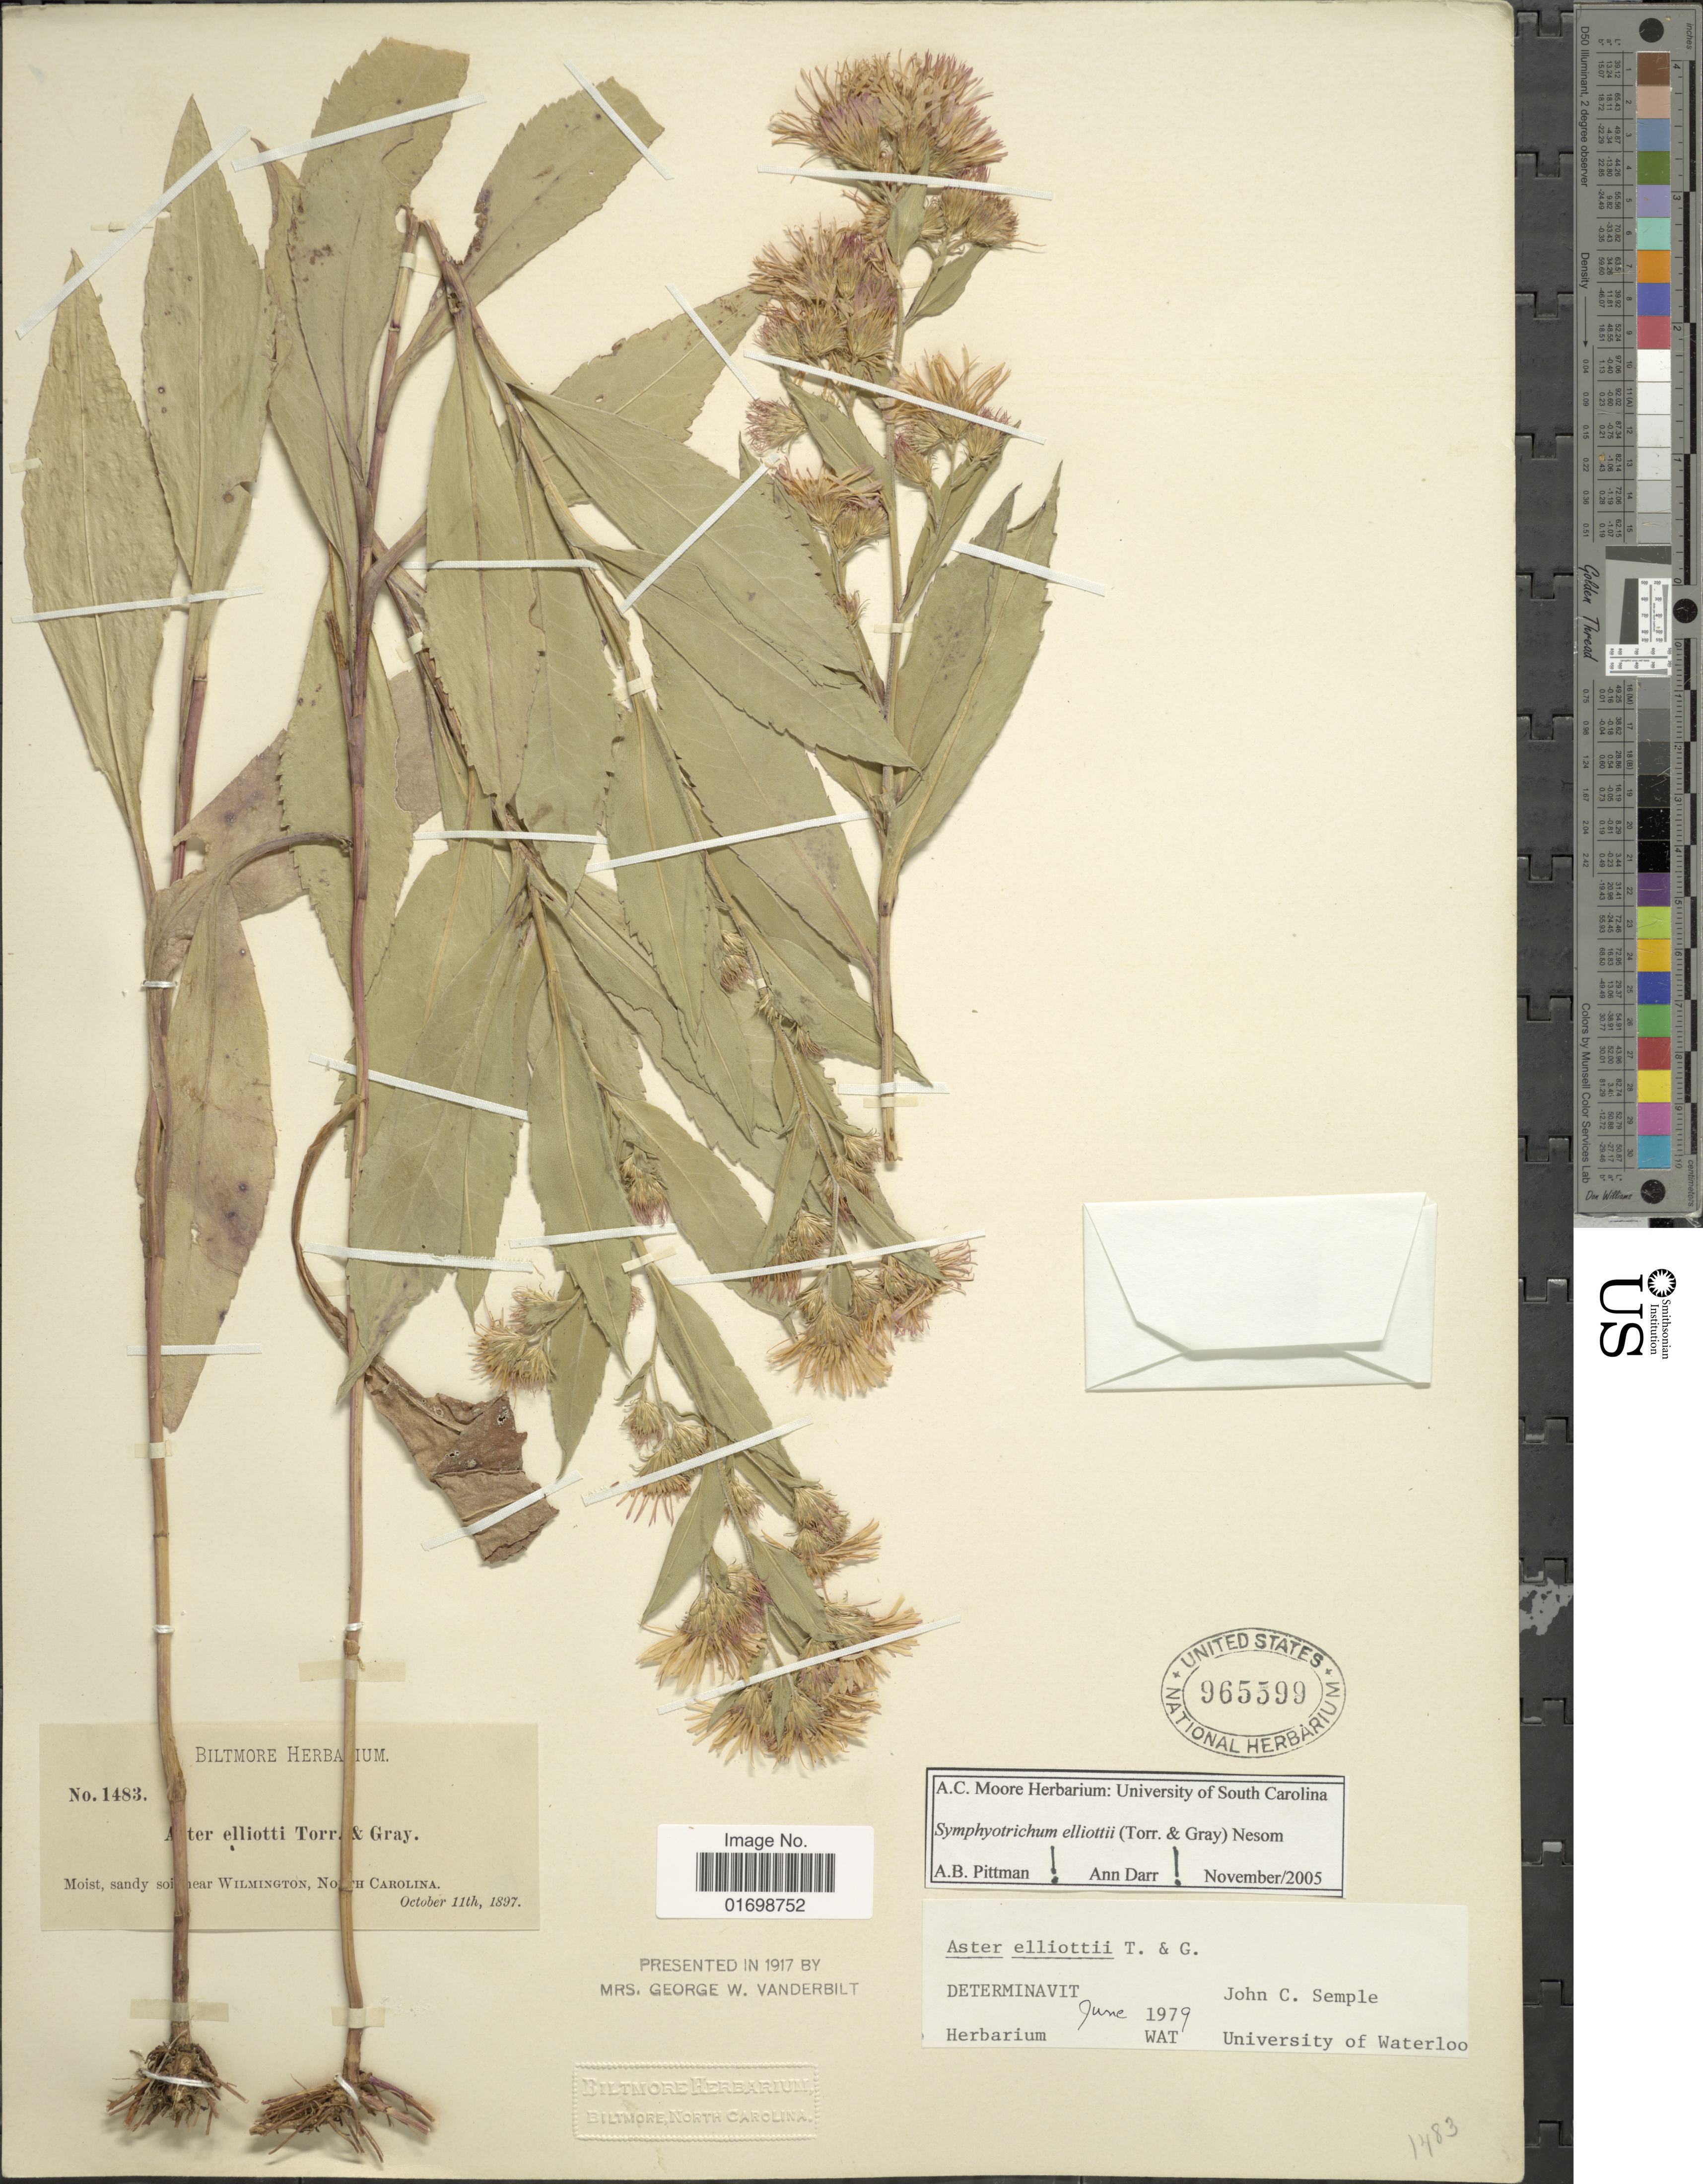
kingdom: Plantae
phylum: Tracheophyta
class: Magnoliopsida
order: Asterales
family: Asteraceae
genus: Symphyotrichum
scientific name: Symphyotrichum elliottii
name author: (Torr. & A. Gray) G.L. Nesom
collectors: ex herb. Biltmore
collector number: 1483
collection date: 1897-10-11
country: United States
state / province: North Carolina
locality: Moist, sandy soil near Wilmington.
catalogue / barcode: US 965599